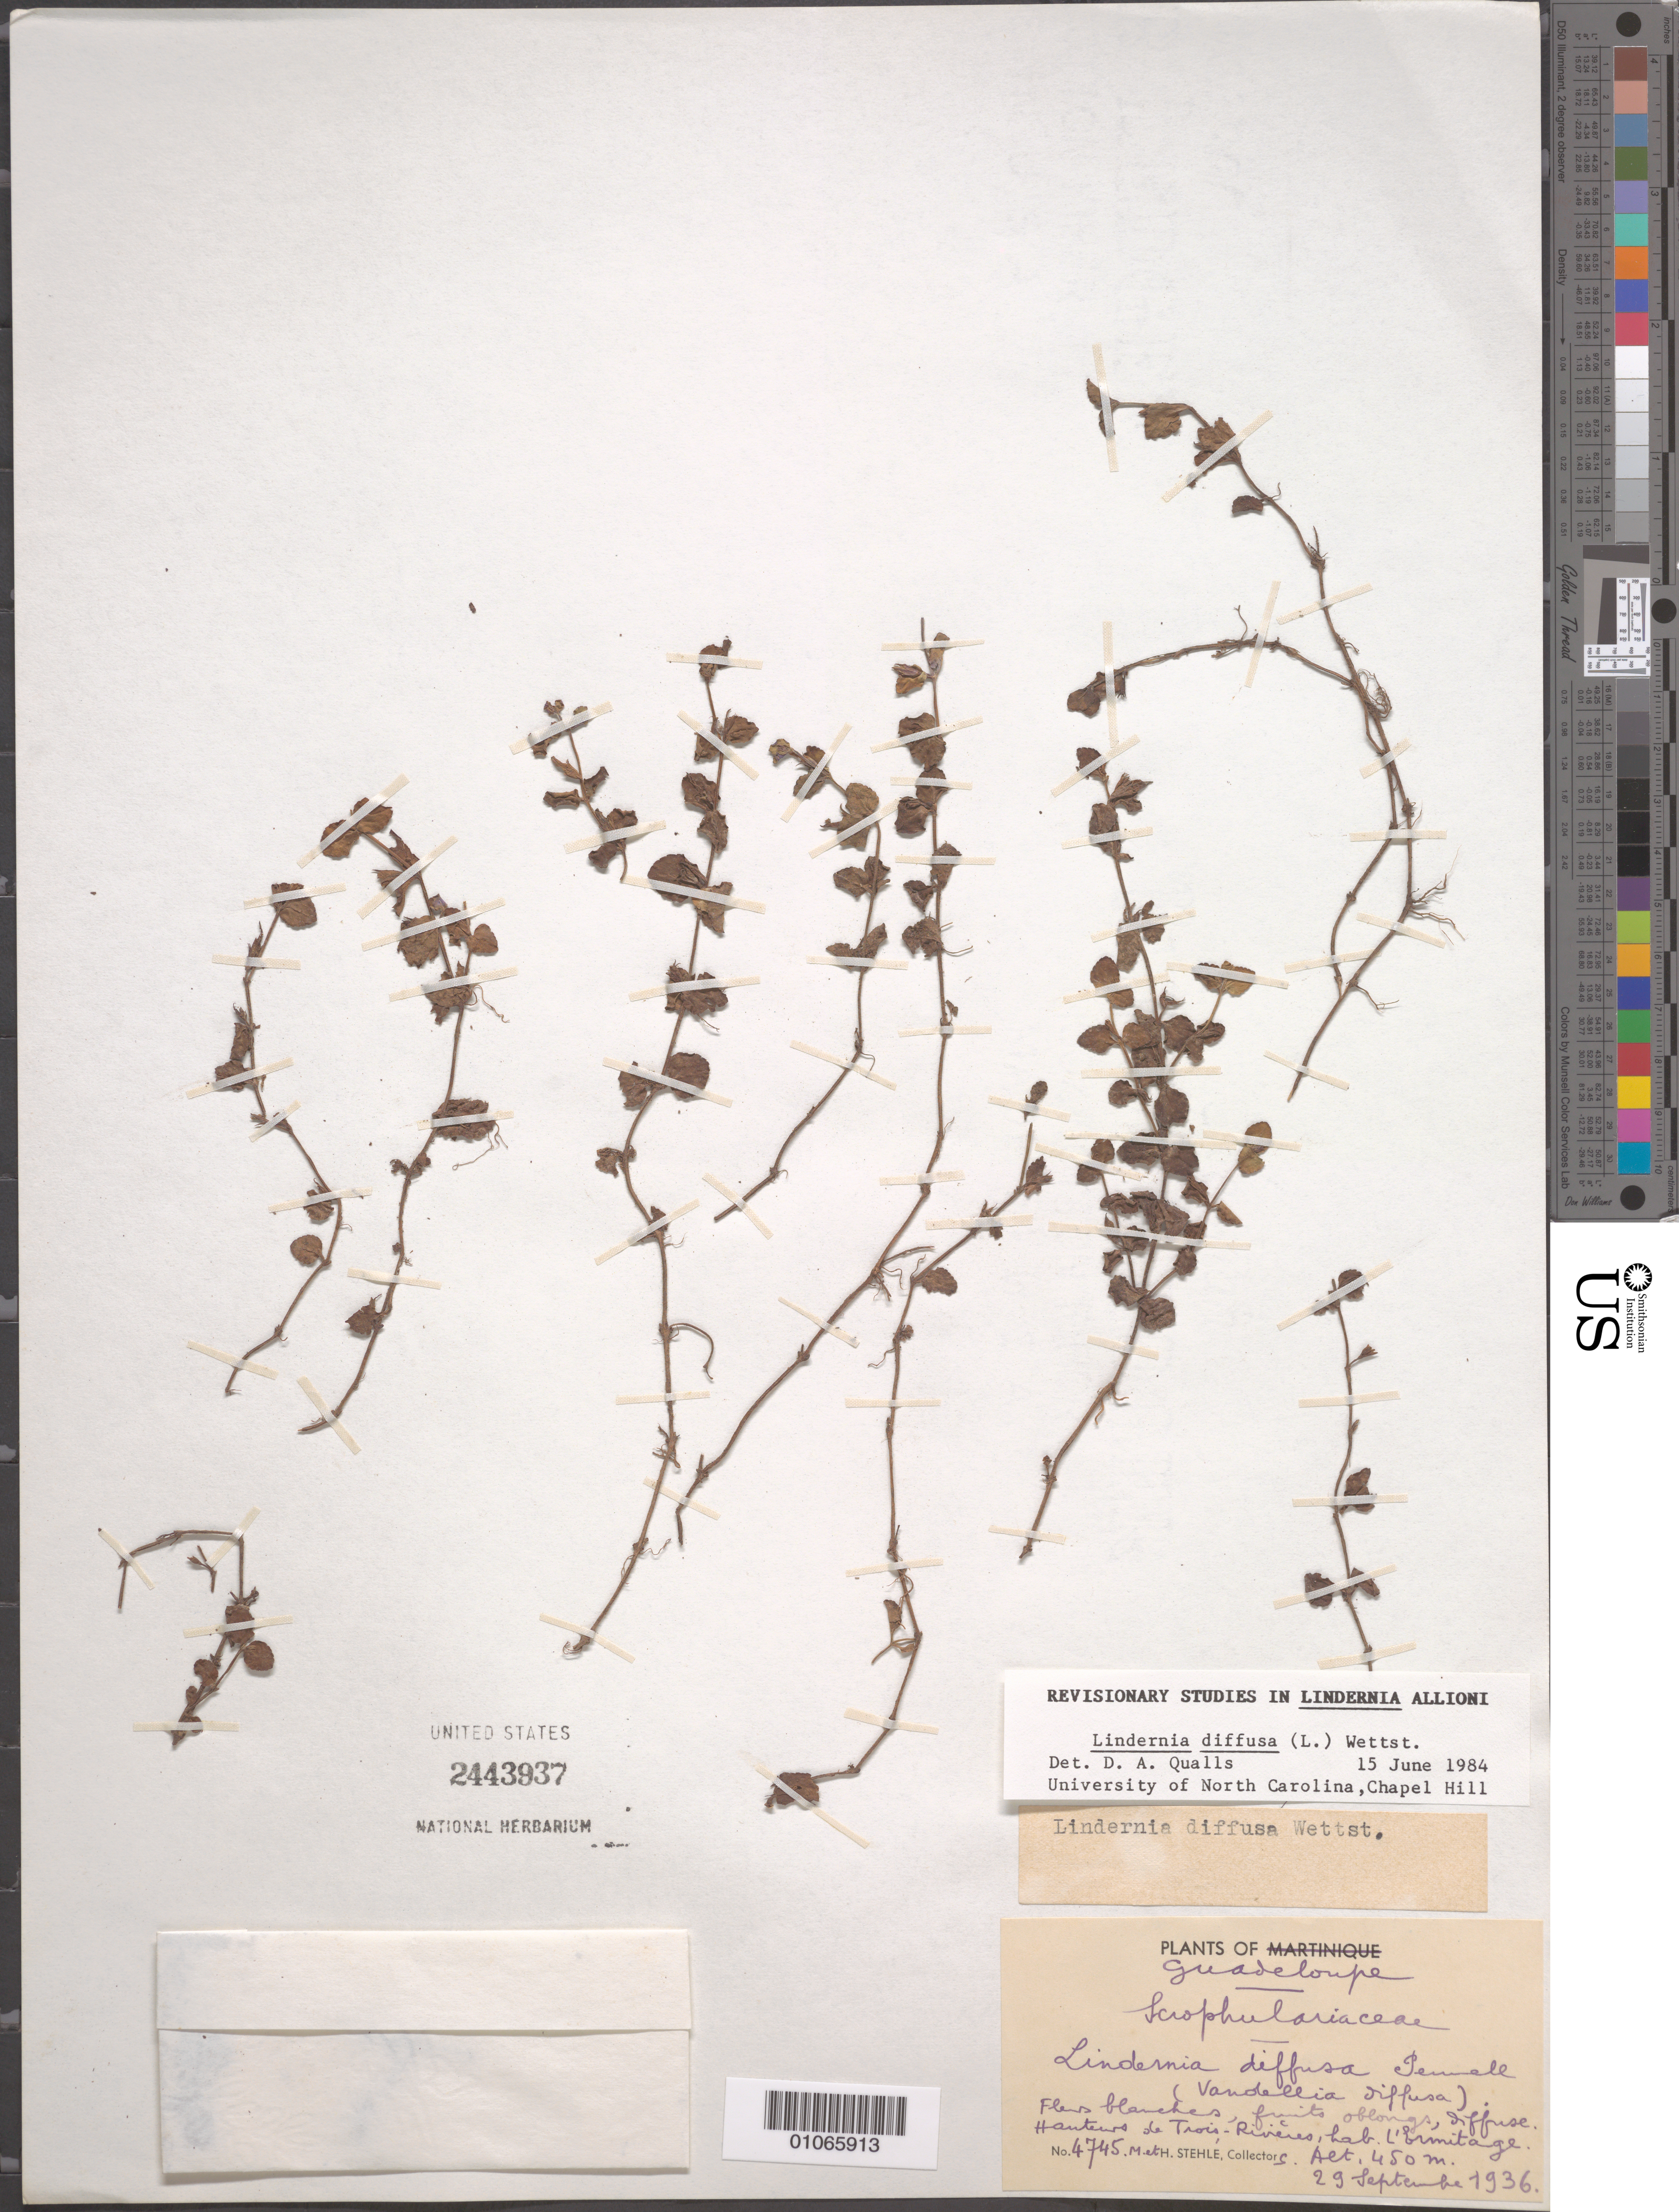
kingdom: Plantae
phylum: Tracheophyta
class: Magnoliopsida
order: Lamiales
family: Linderniaceae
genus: Lindernia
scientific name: Lindernia diffusa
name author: (L.) Wettst.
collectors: H. Stehlé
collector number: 4745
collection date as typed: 23 Sep 1936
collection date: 1936-09-23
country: Guadeloupe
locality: Heights of the River Trois, hab. L'Armitage.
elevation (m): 450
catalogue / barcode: US 2443937